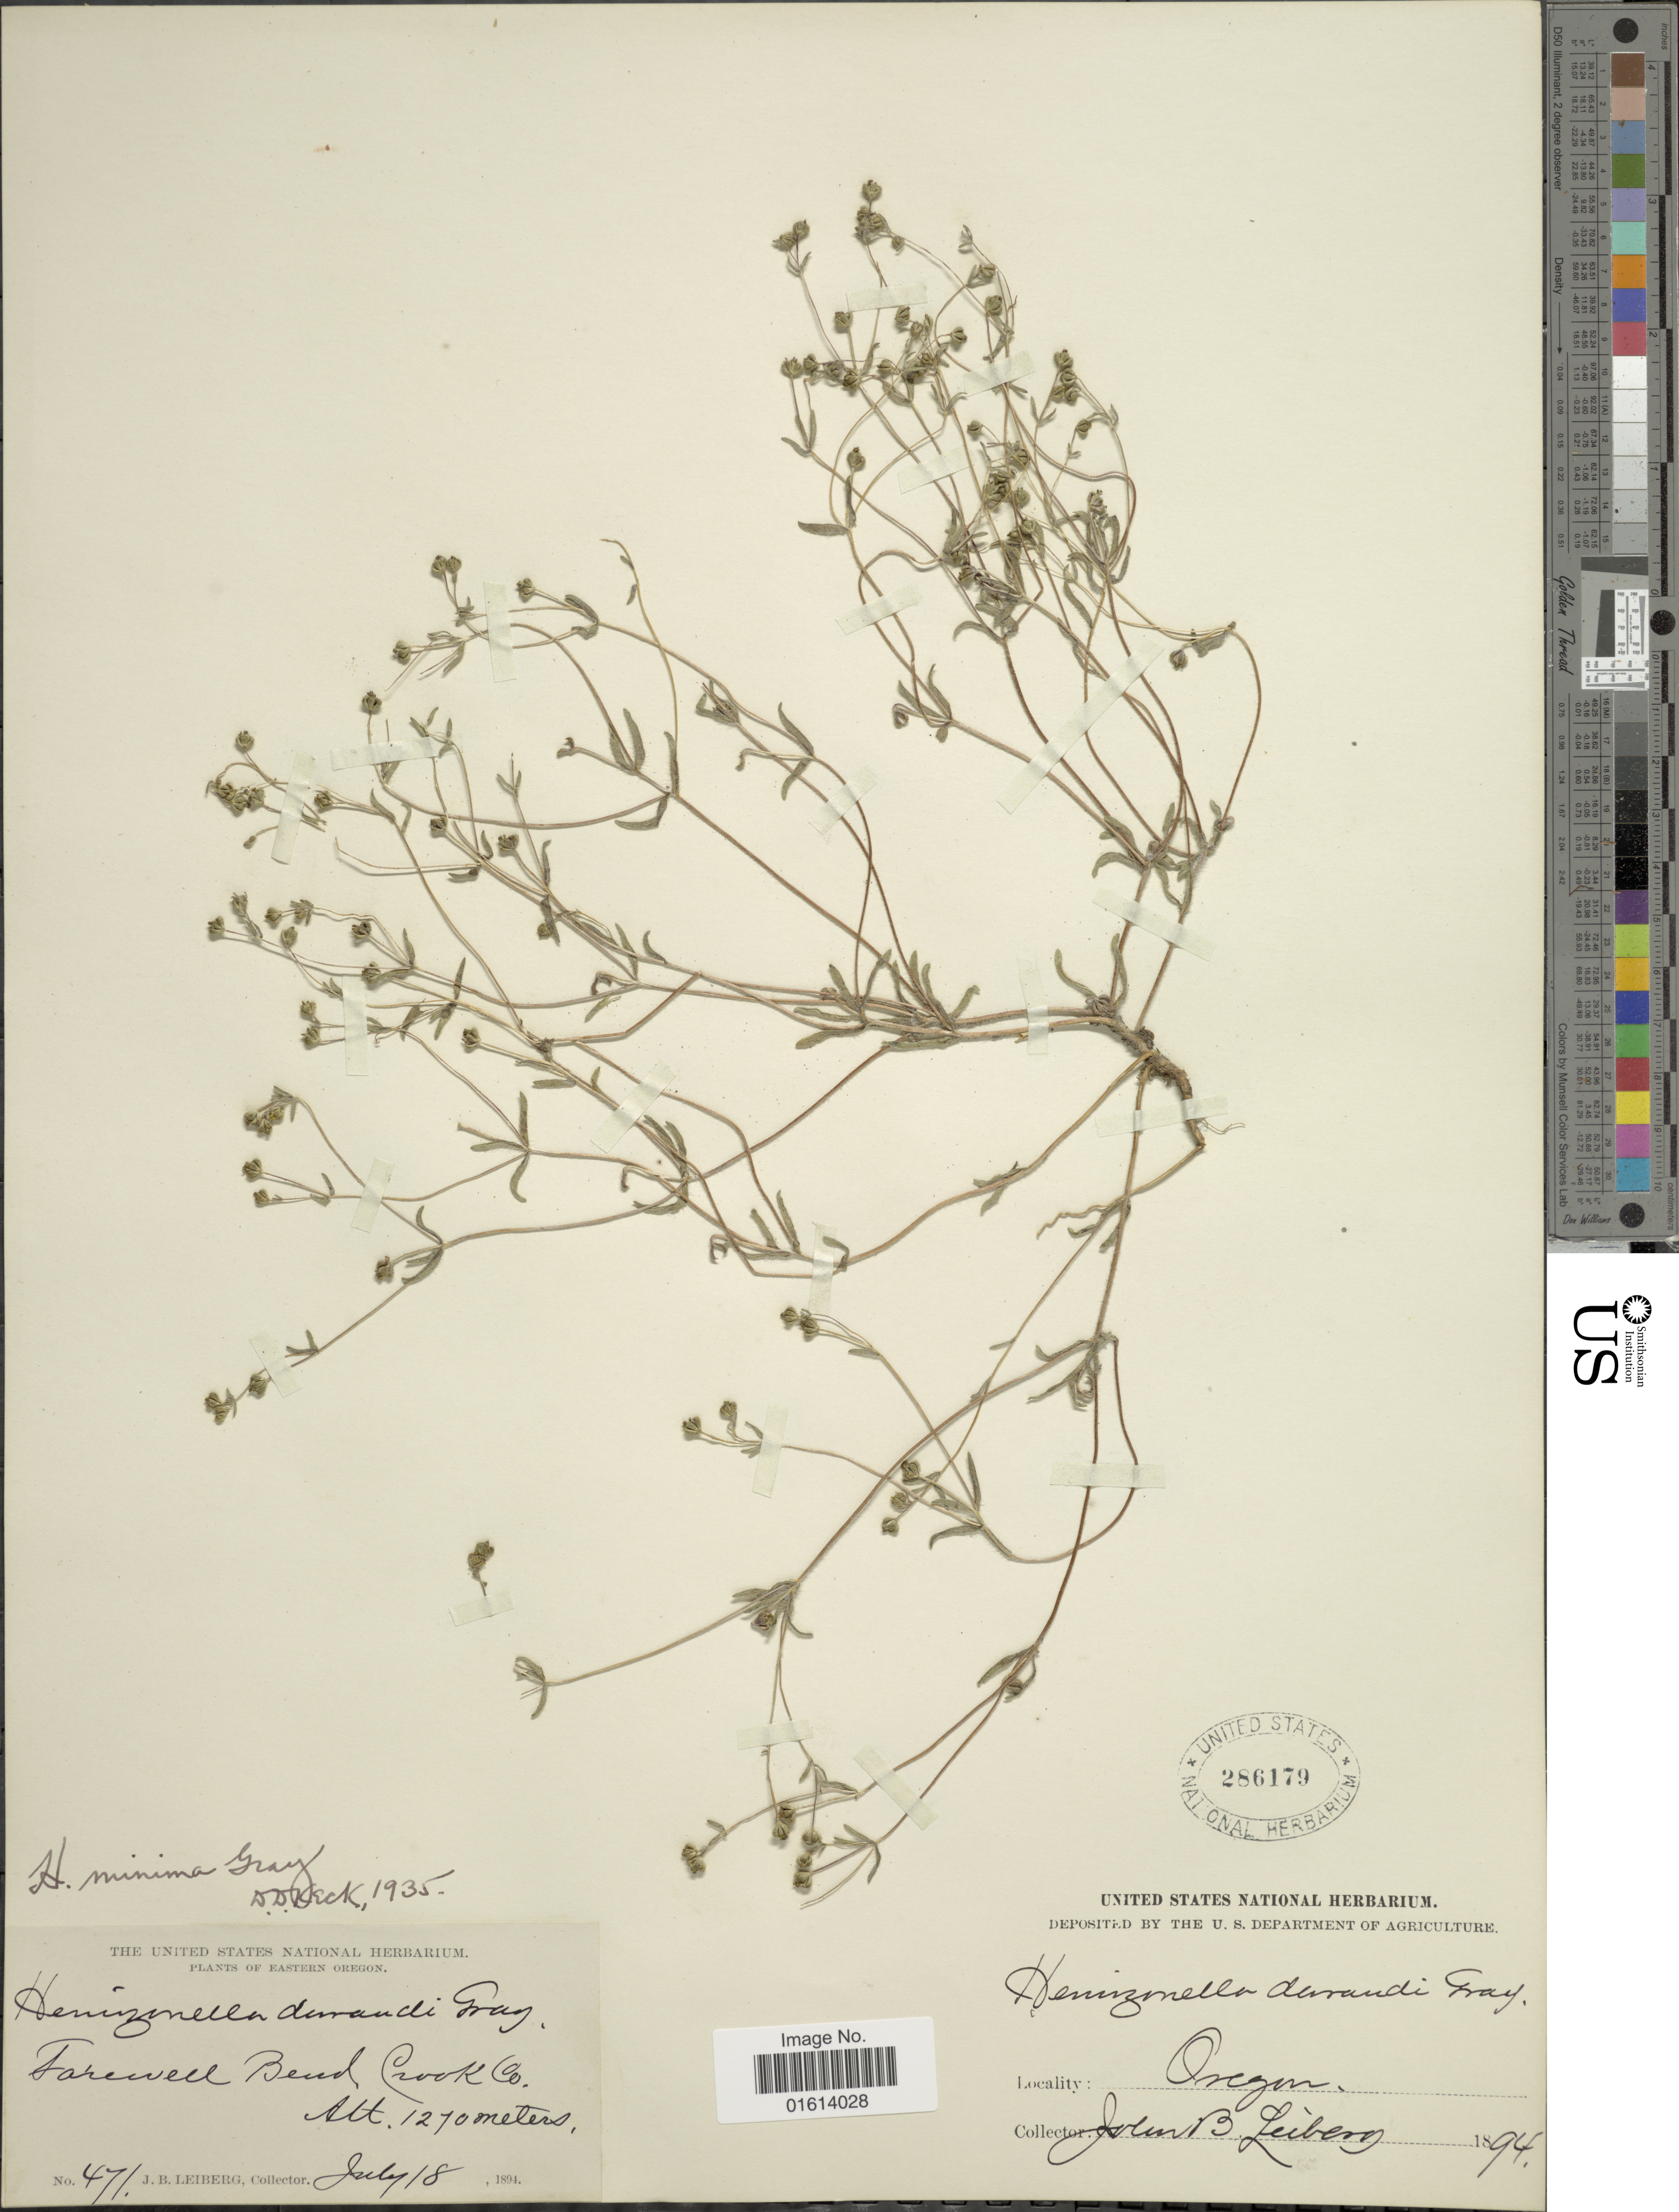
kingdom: Plantae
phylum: Tracheophyta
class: Magnoliopsida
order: Asterales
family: Asteraceae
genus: Hemizonella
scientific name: Hemizonella minima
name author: (A. Gray) A. Gray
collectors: J. B. Leiberg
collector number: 471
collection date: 1894-07-18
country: United States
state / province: Oregon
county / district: Crook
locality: Eastern Oregon. Farewell Bend, Crook Co.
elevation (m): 1270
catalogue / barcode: US 286179